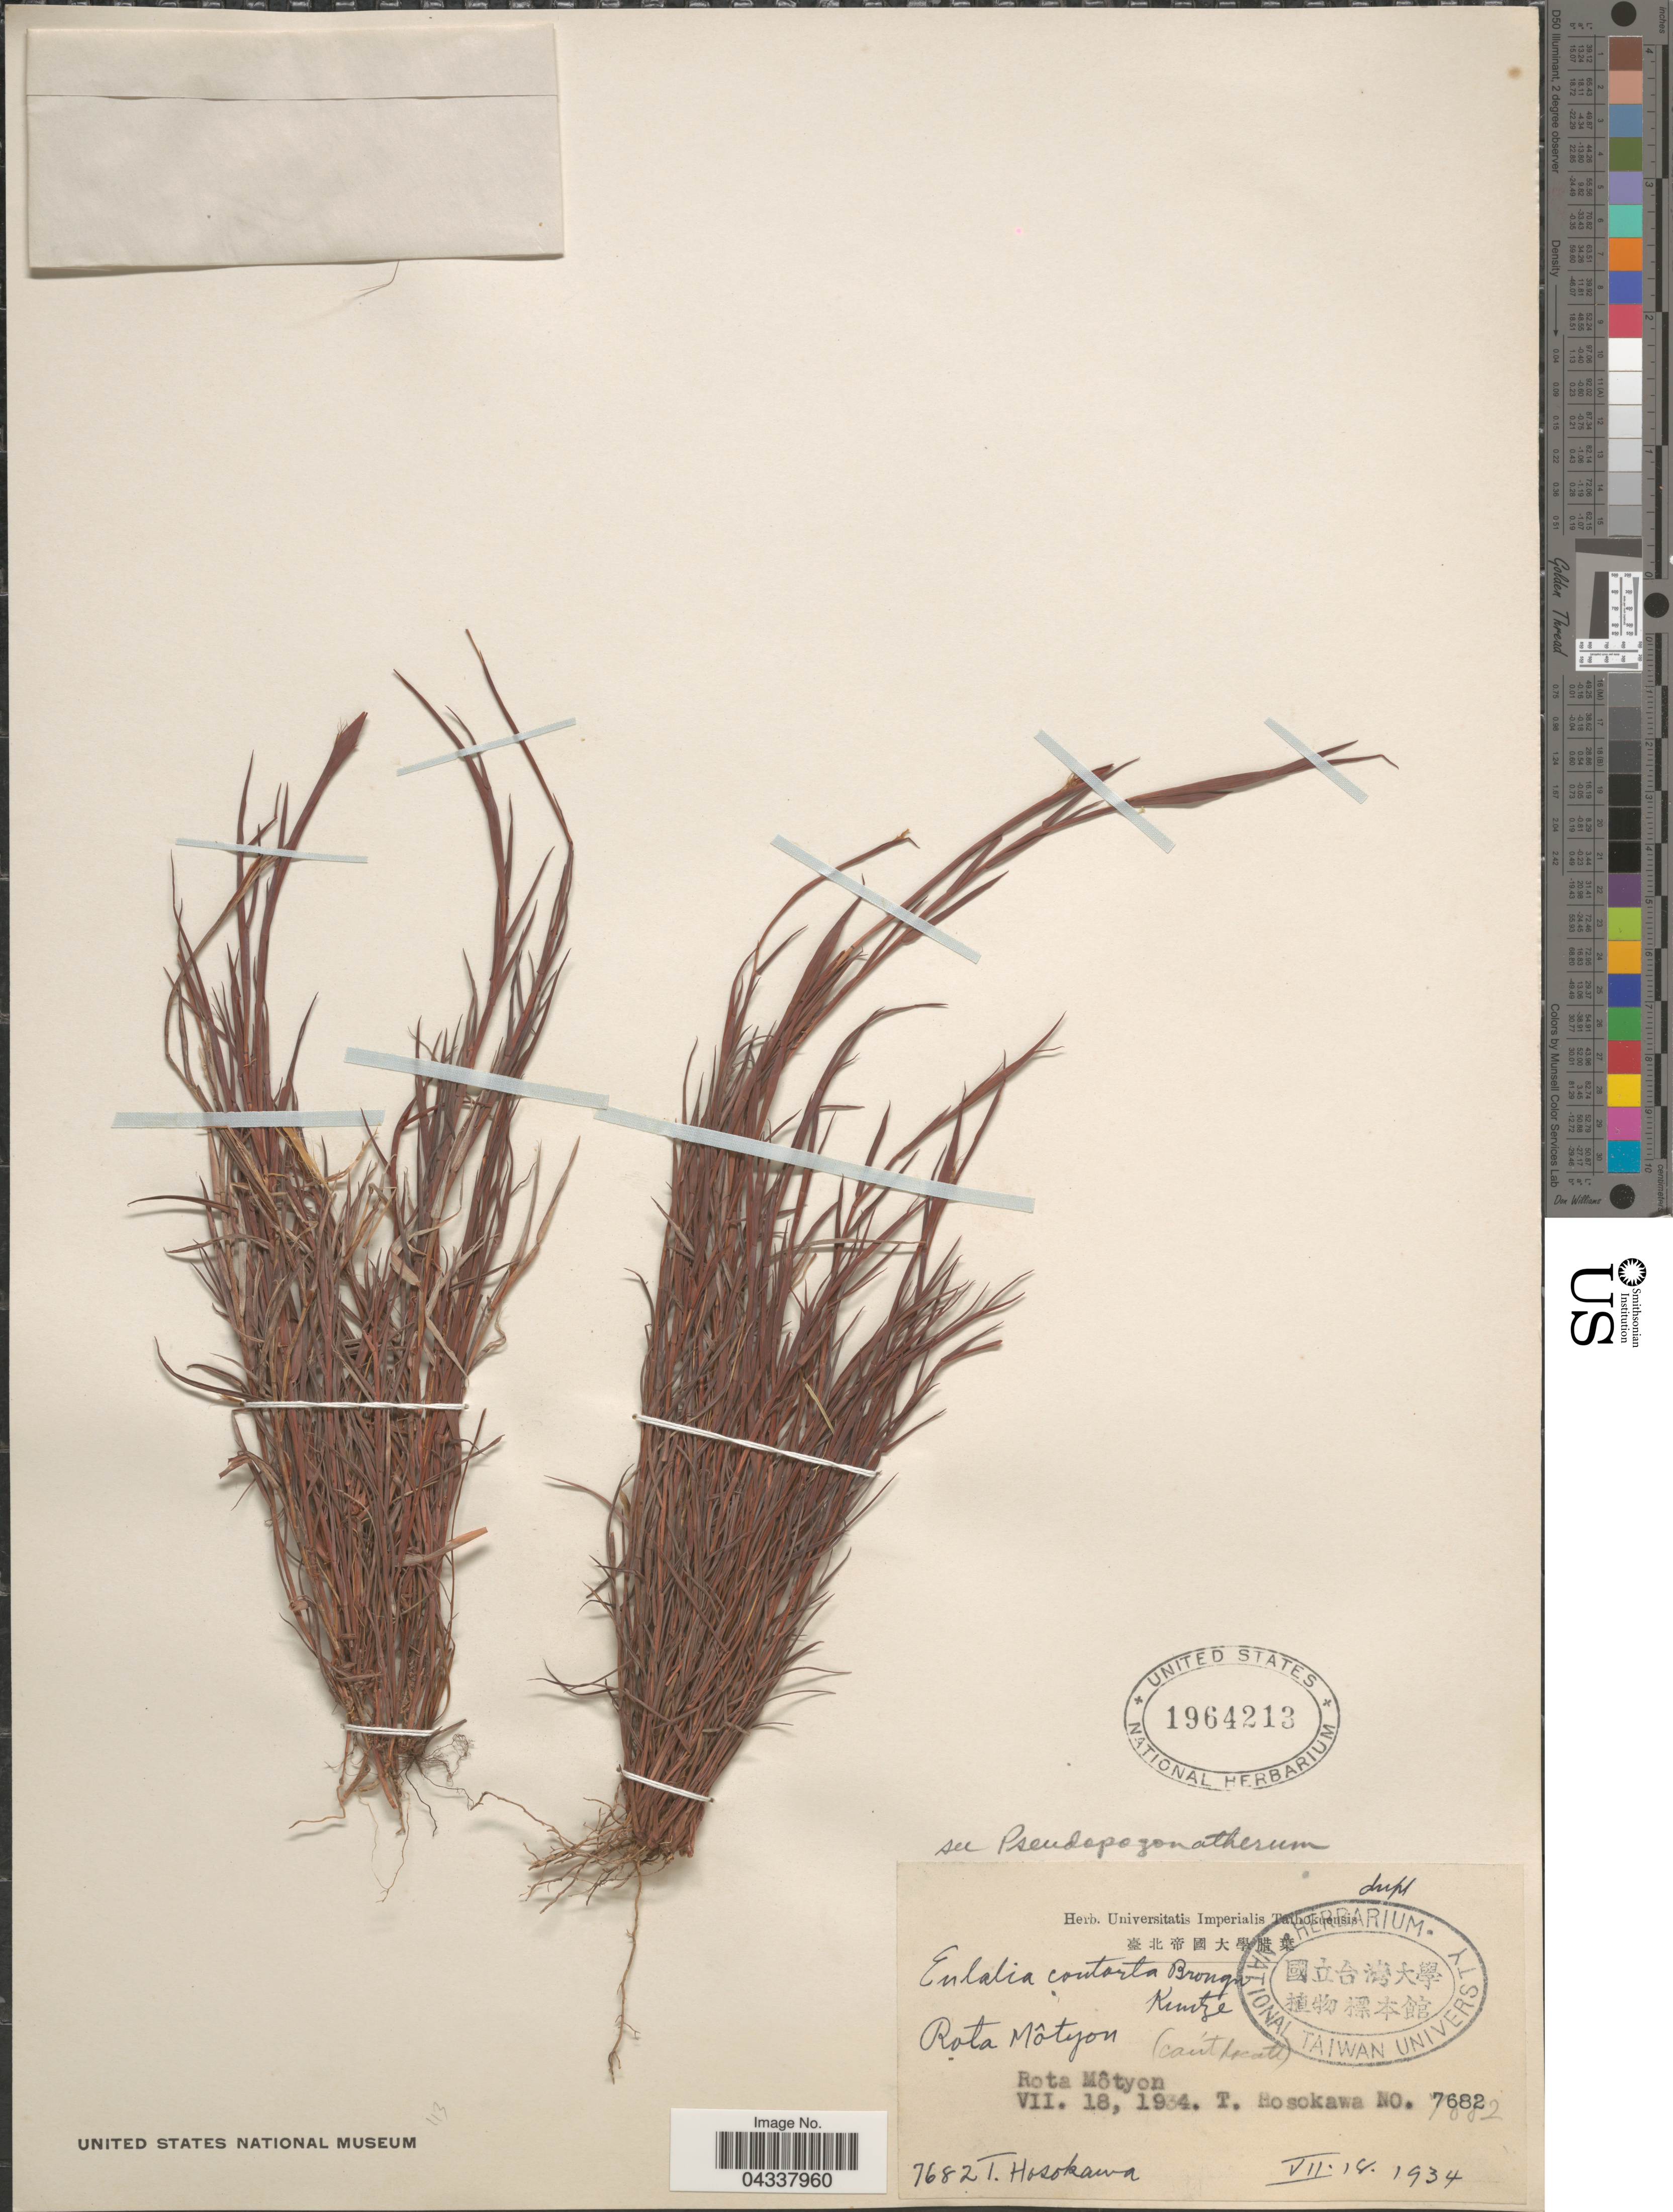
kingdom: Plantae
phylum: Tracheophyta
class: Liliopsida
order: Poales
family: Poaceae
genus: Pseudopogonatherum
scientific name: Pseudopogonatherum contortum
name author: A. Camus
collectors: T. Hosokawa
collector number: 7682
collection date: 1934-07-18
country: Taiwan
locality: Rota Môtyon.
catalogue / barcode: US 1964213